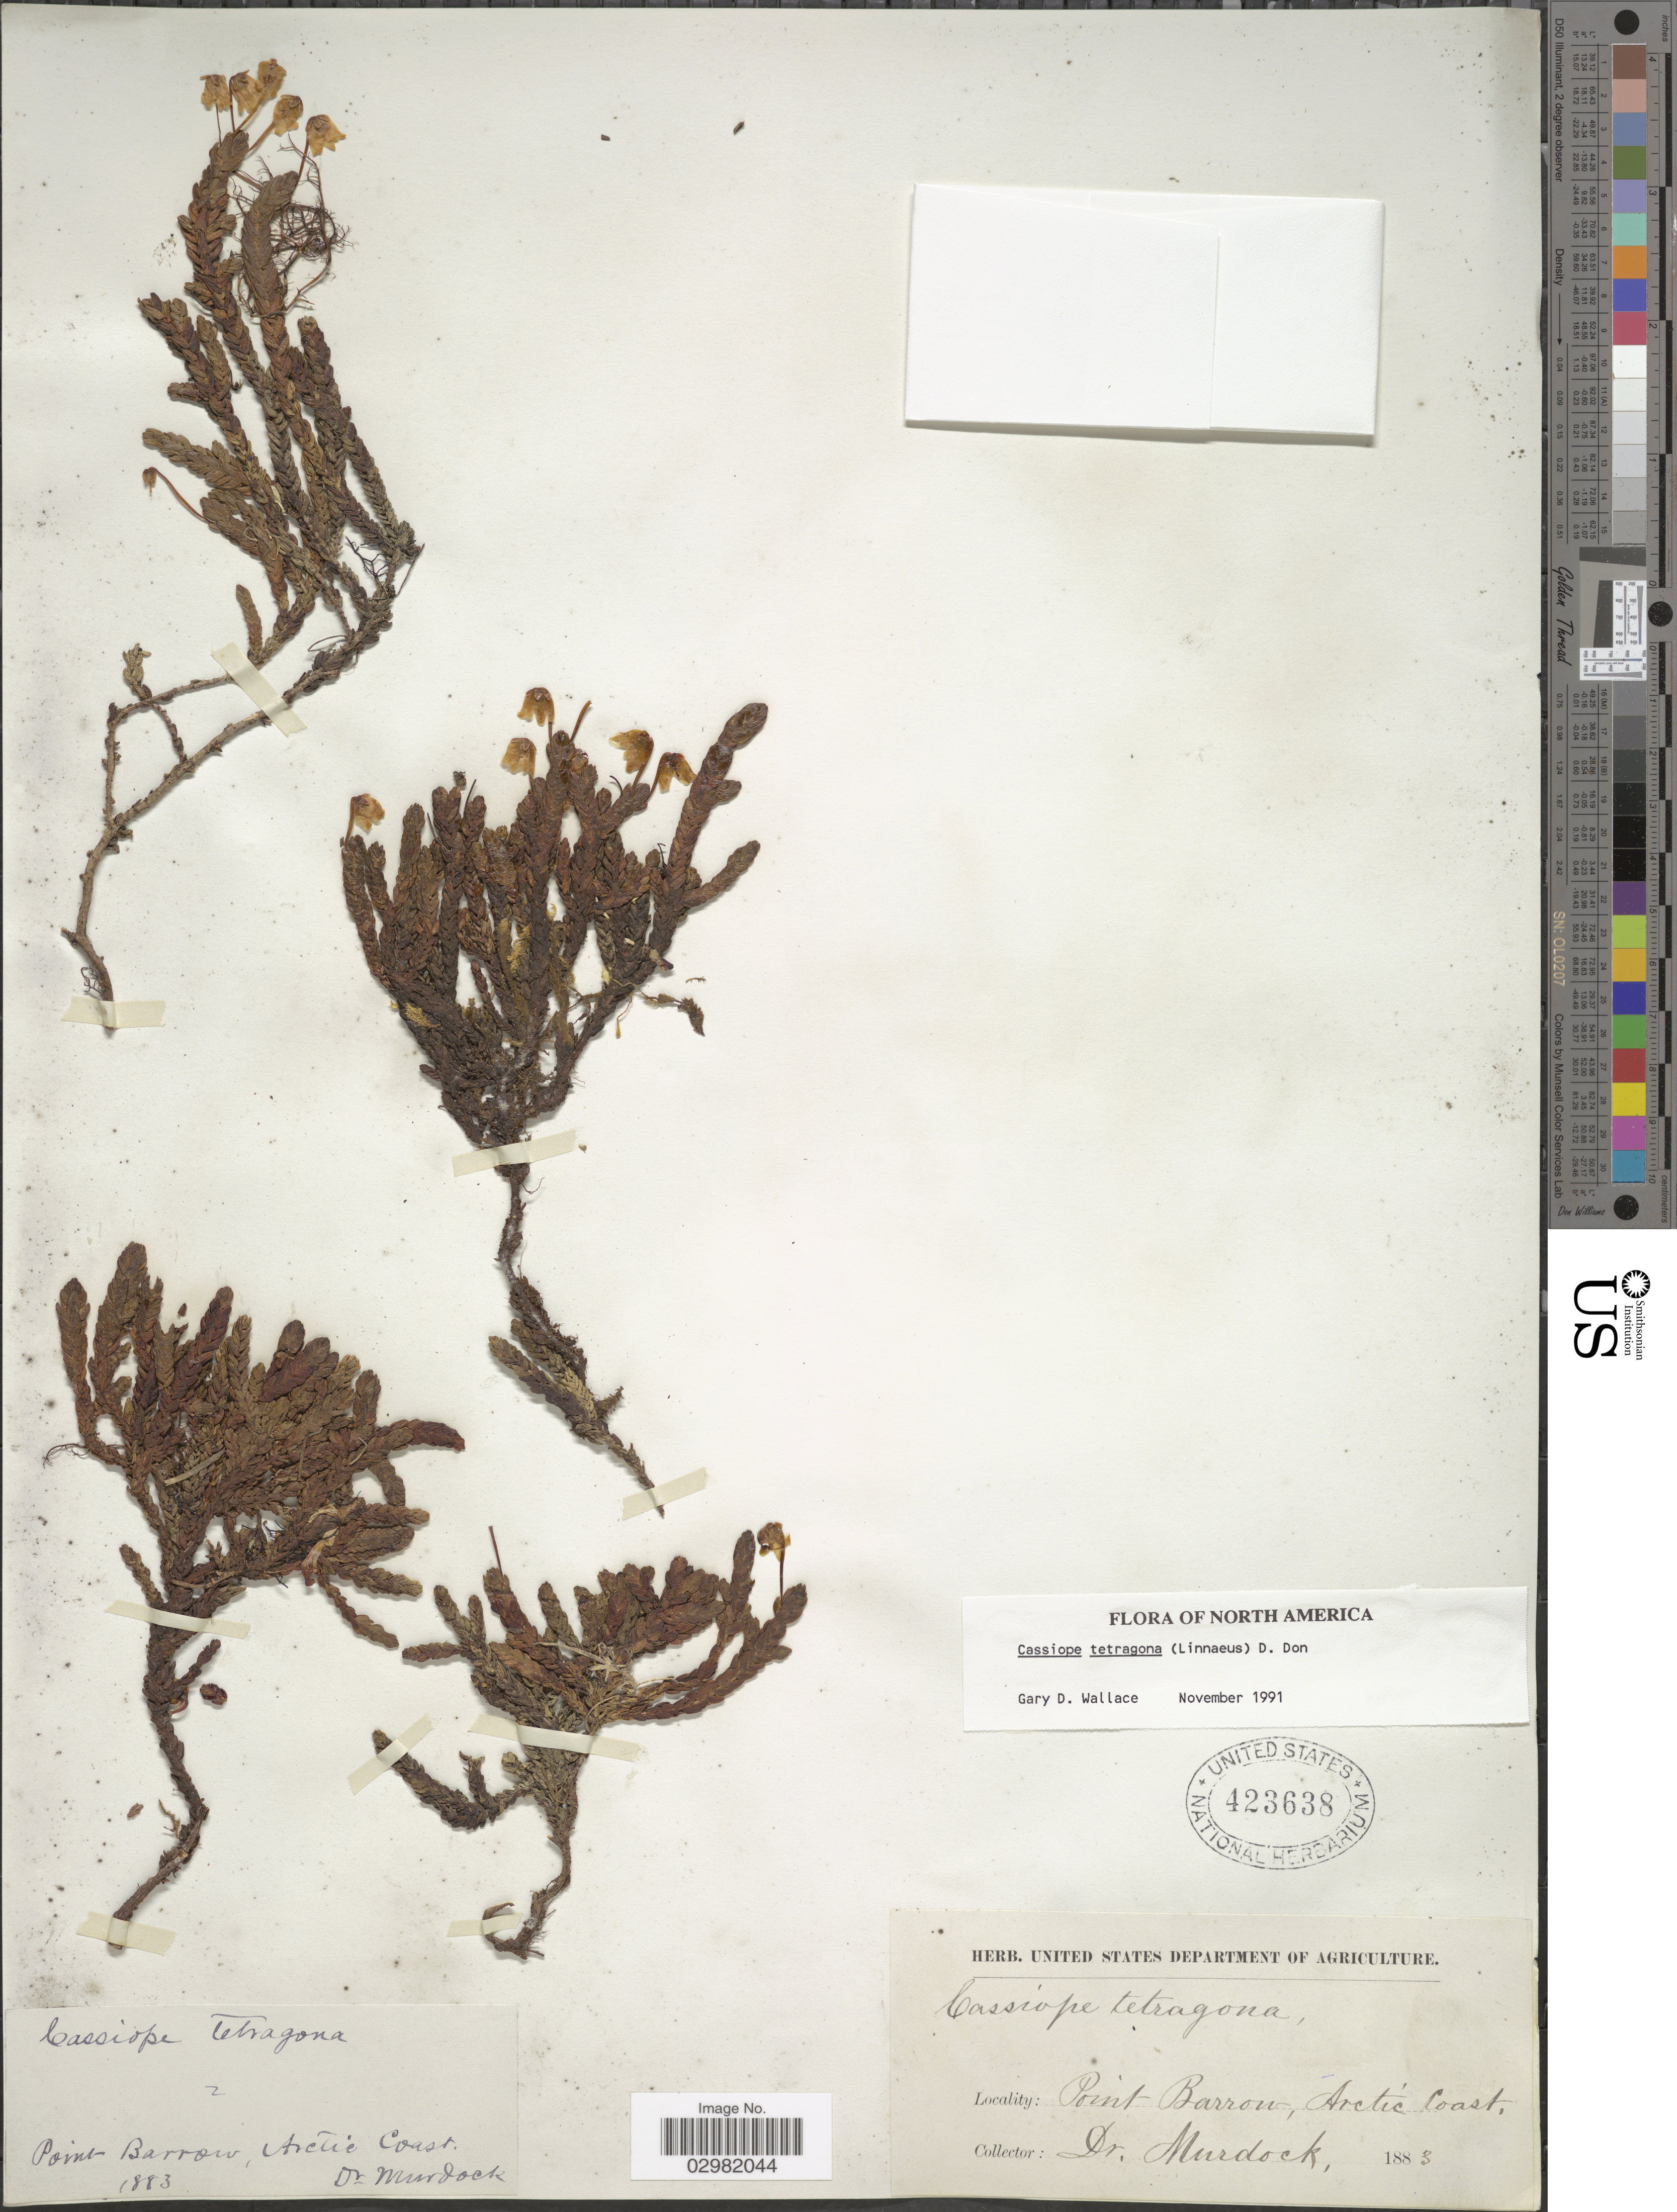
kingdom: Plantae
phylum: Tracheophyta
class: Magnoliopsida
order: Ericales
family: Ericaceae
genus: Cassiope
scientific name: Cassiope tetragona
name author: (L.) D. Don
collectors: -. Murdock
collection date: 1883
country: United States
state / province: Alaska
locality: Point Barrow, Arctic Coast.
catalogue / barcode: US 423638